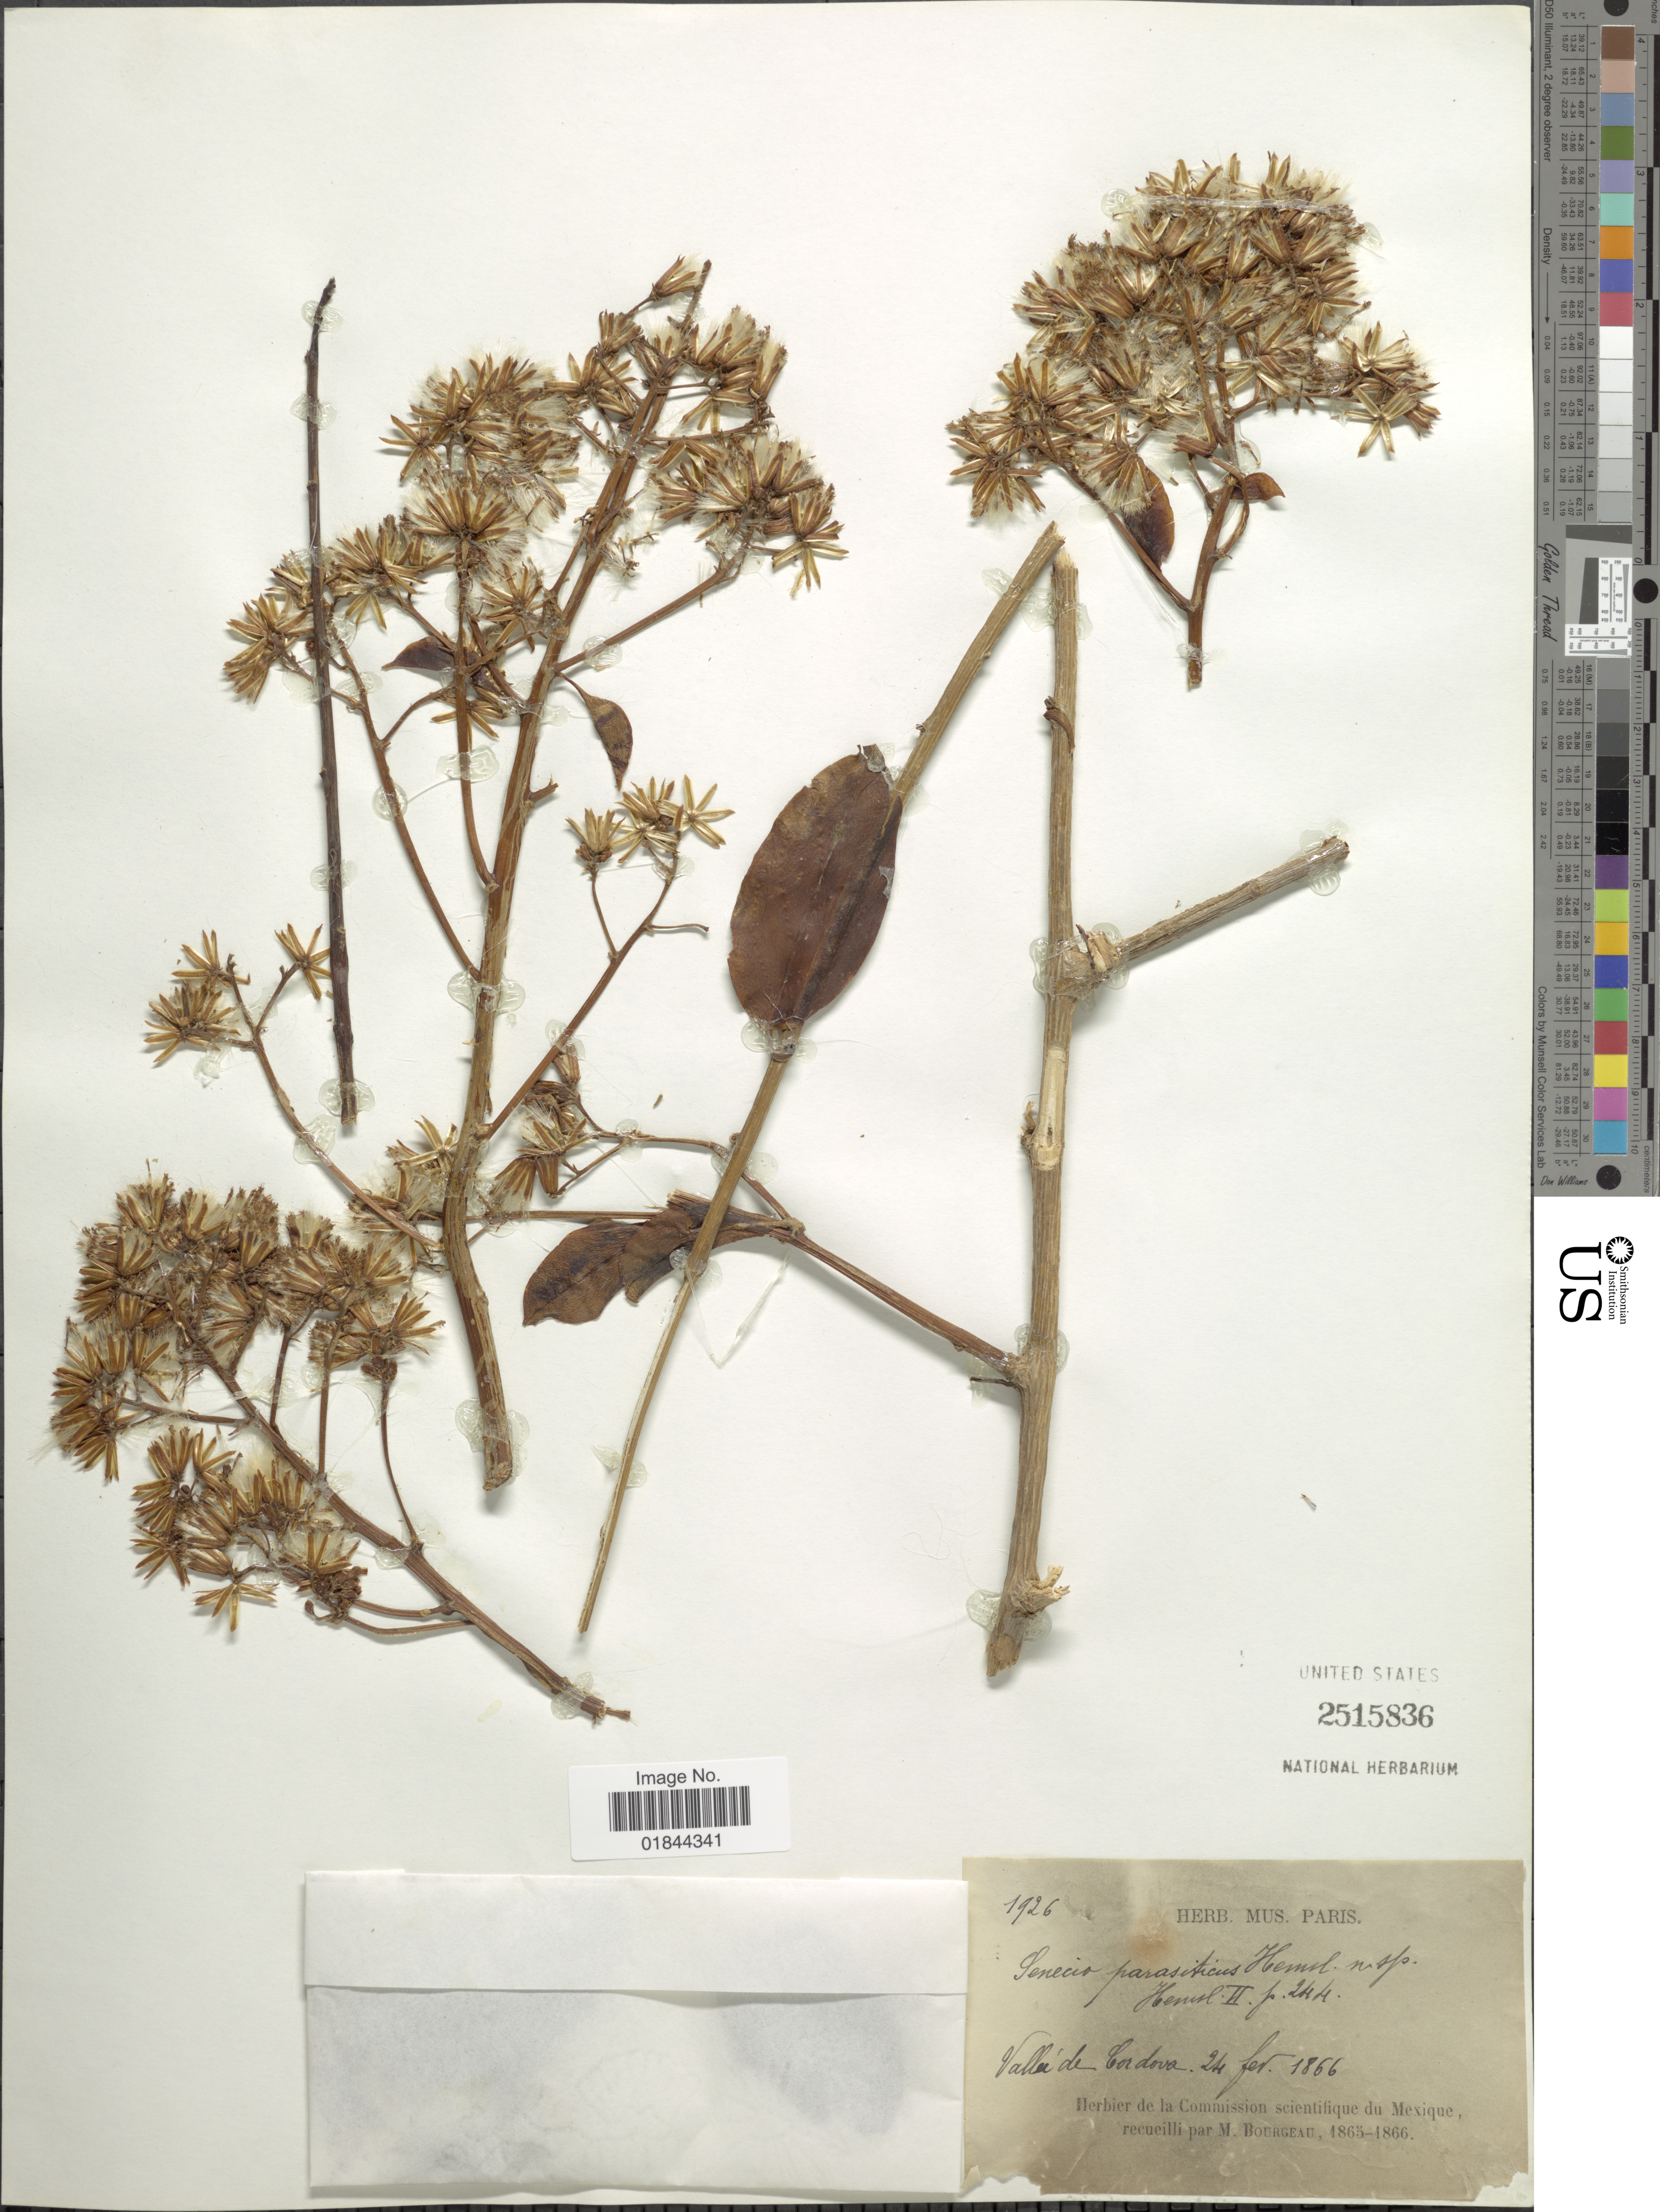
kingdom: Plantae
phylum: Tracheophyta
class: Magnoliopsida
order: Asterales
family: Asteraceae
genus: Pentacalia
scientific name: Pentacalia parasitica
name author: (Hemsl.) H. Rob. & Cuatrec.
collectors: M. Bourgeau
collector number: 1926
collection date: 1866-02-24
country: Mexico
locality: Vallée de Cordova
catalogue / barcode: US 2515836